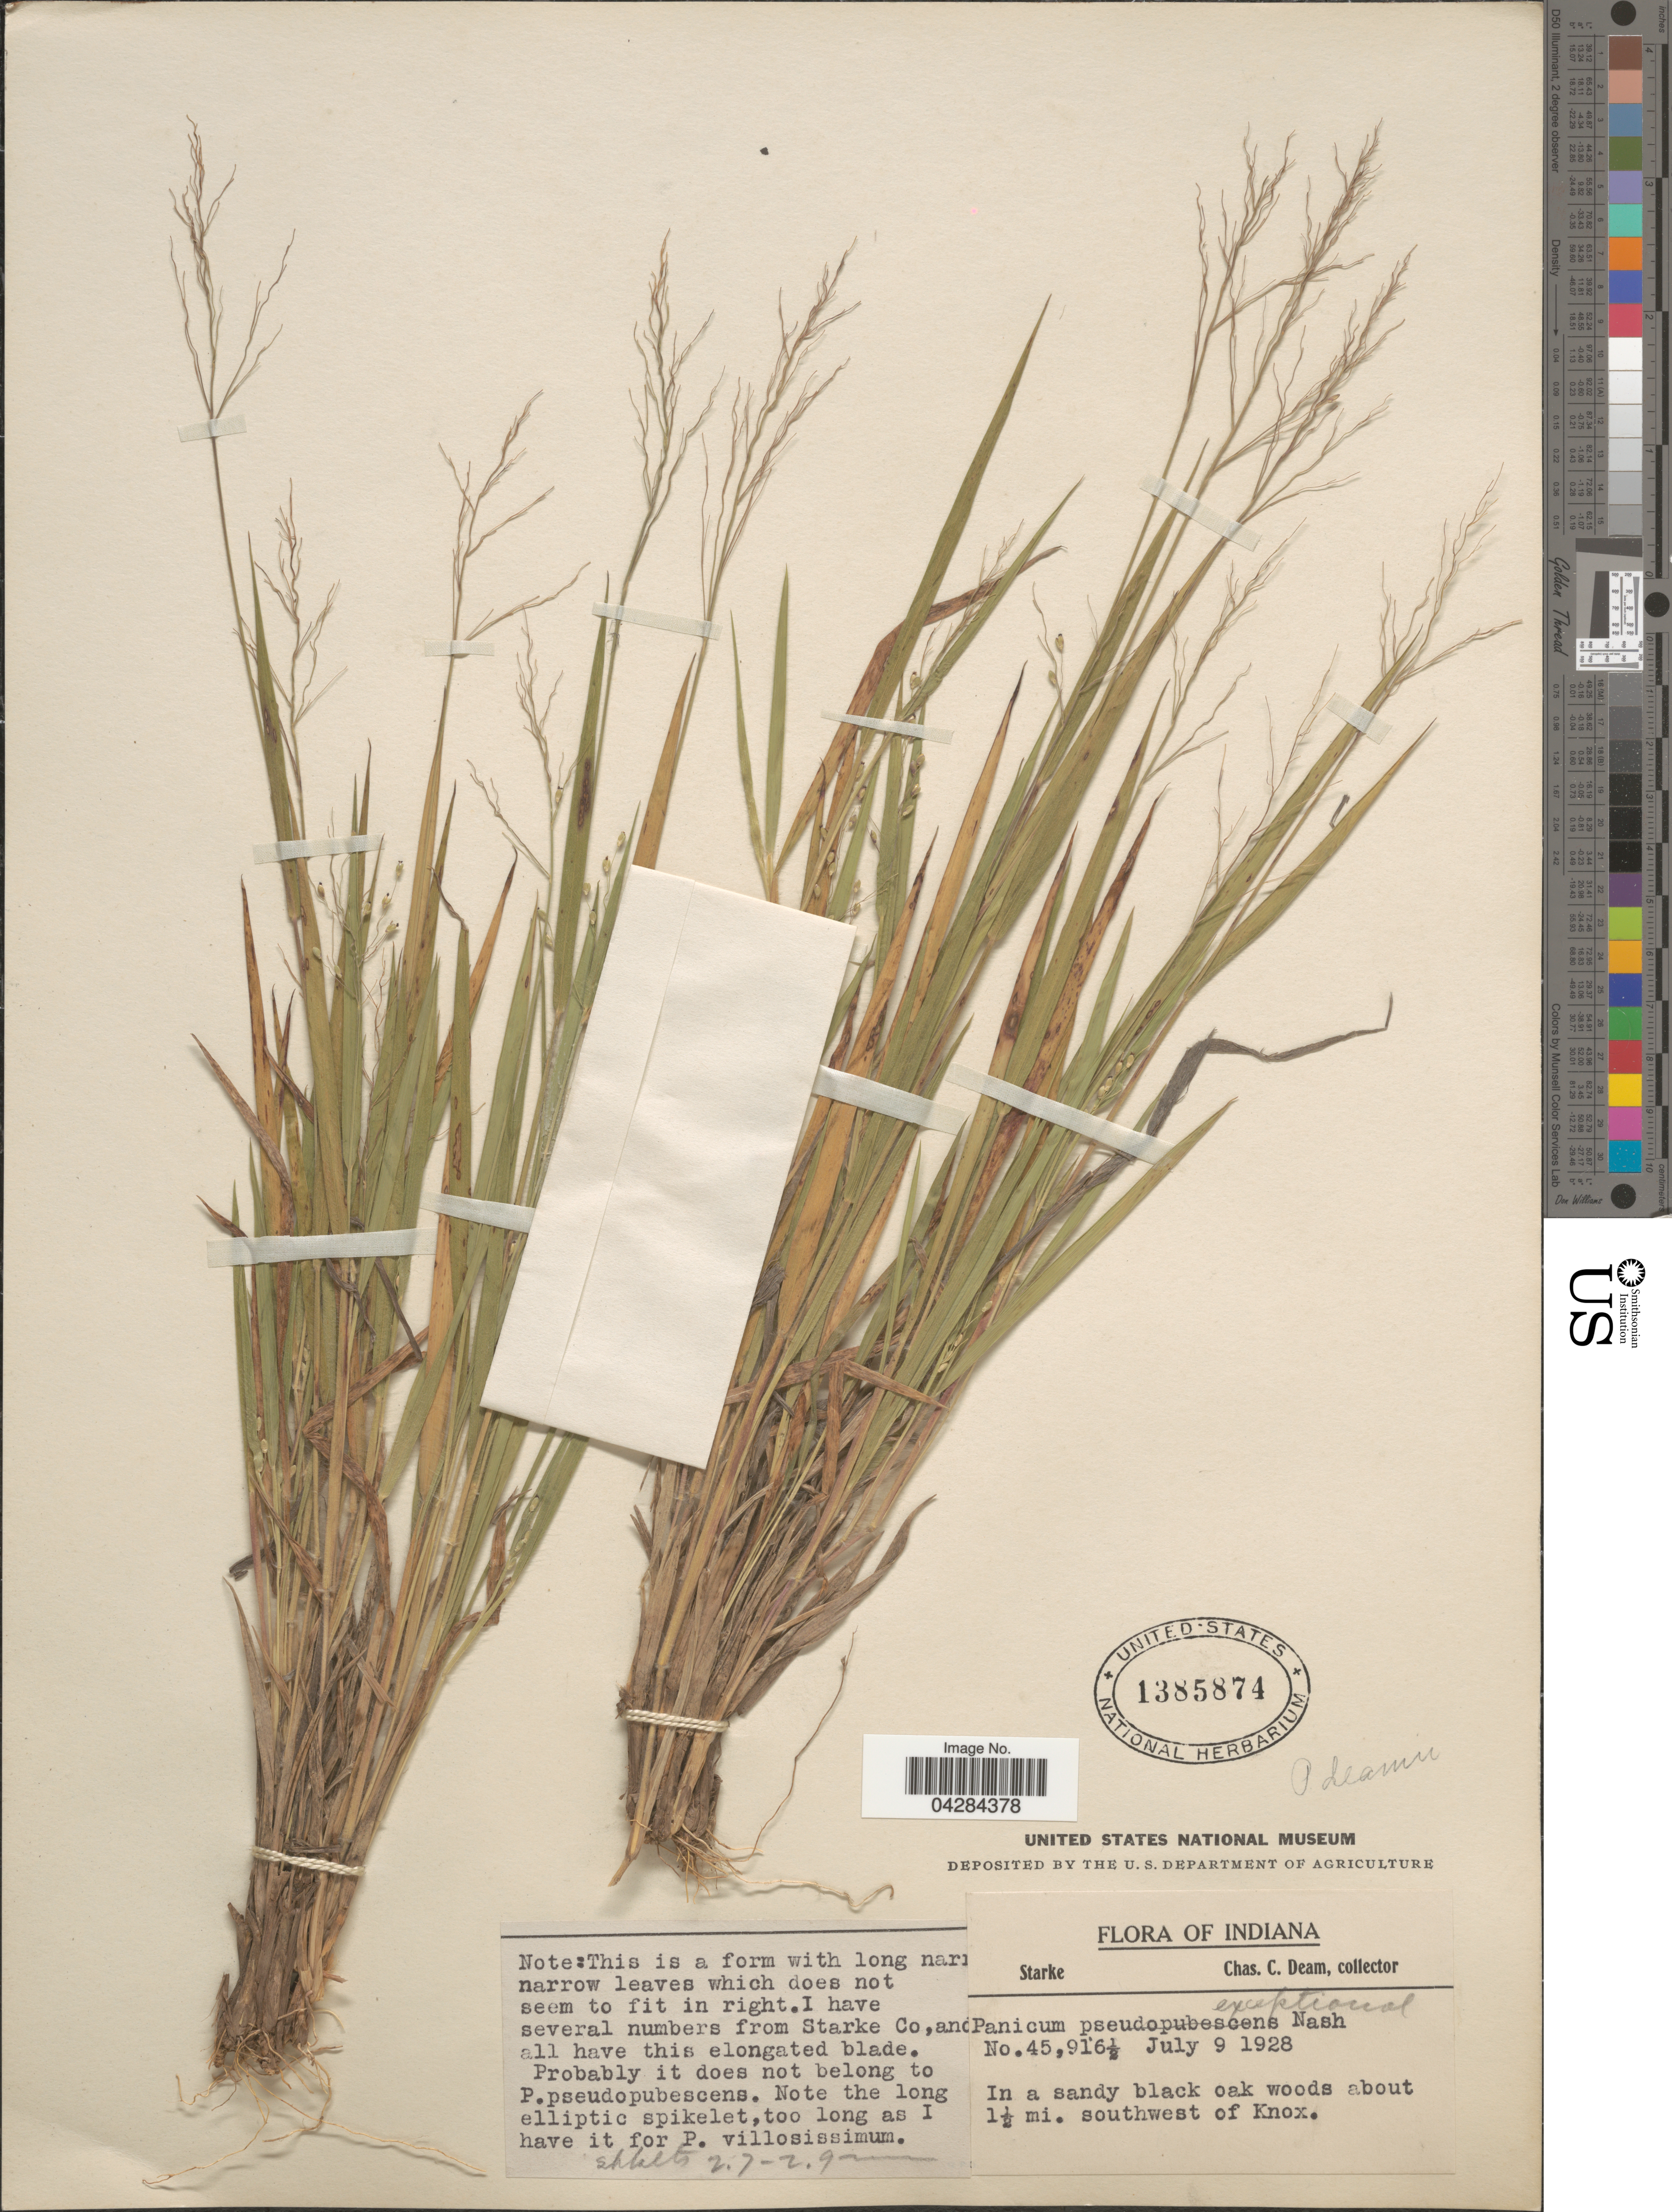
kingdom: Plantae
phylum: Tracheophyta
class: Liliopsida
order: Poales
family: Poaceae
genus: Dichanthelium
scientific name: Dichanthelium ovale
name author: (Elliott) Gould & C.A. Clark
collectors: C. C. Deam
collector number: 45916½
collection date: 1928-07-09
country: United States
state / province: Indiana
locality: Starke. In a sandy black oak woods about 1½ mi. southwest of Knox.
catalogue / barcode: US 1385874